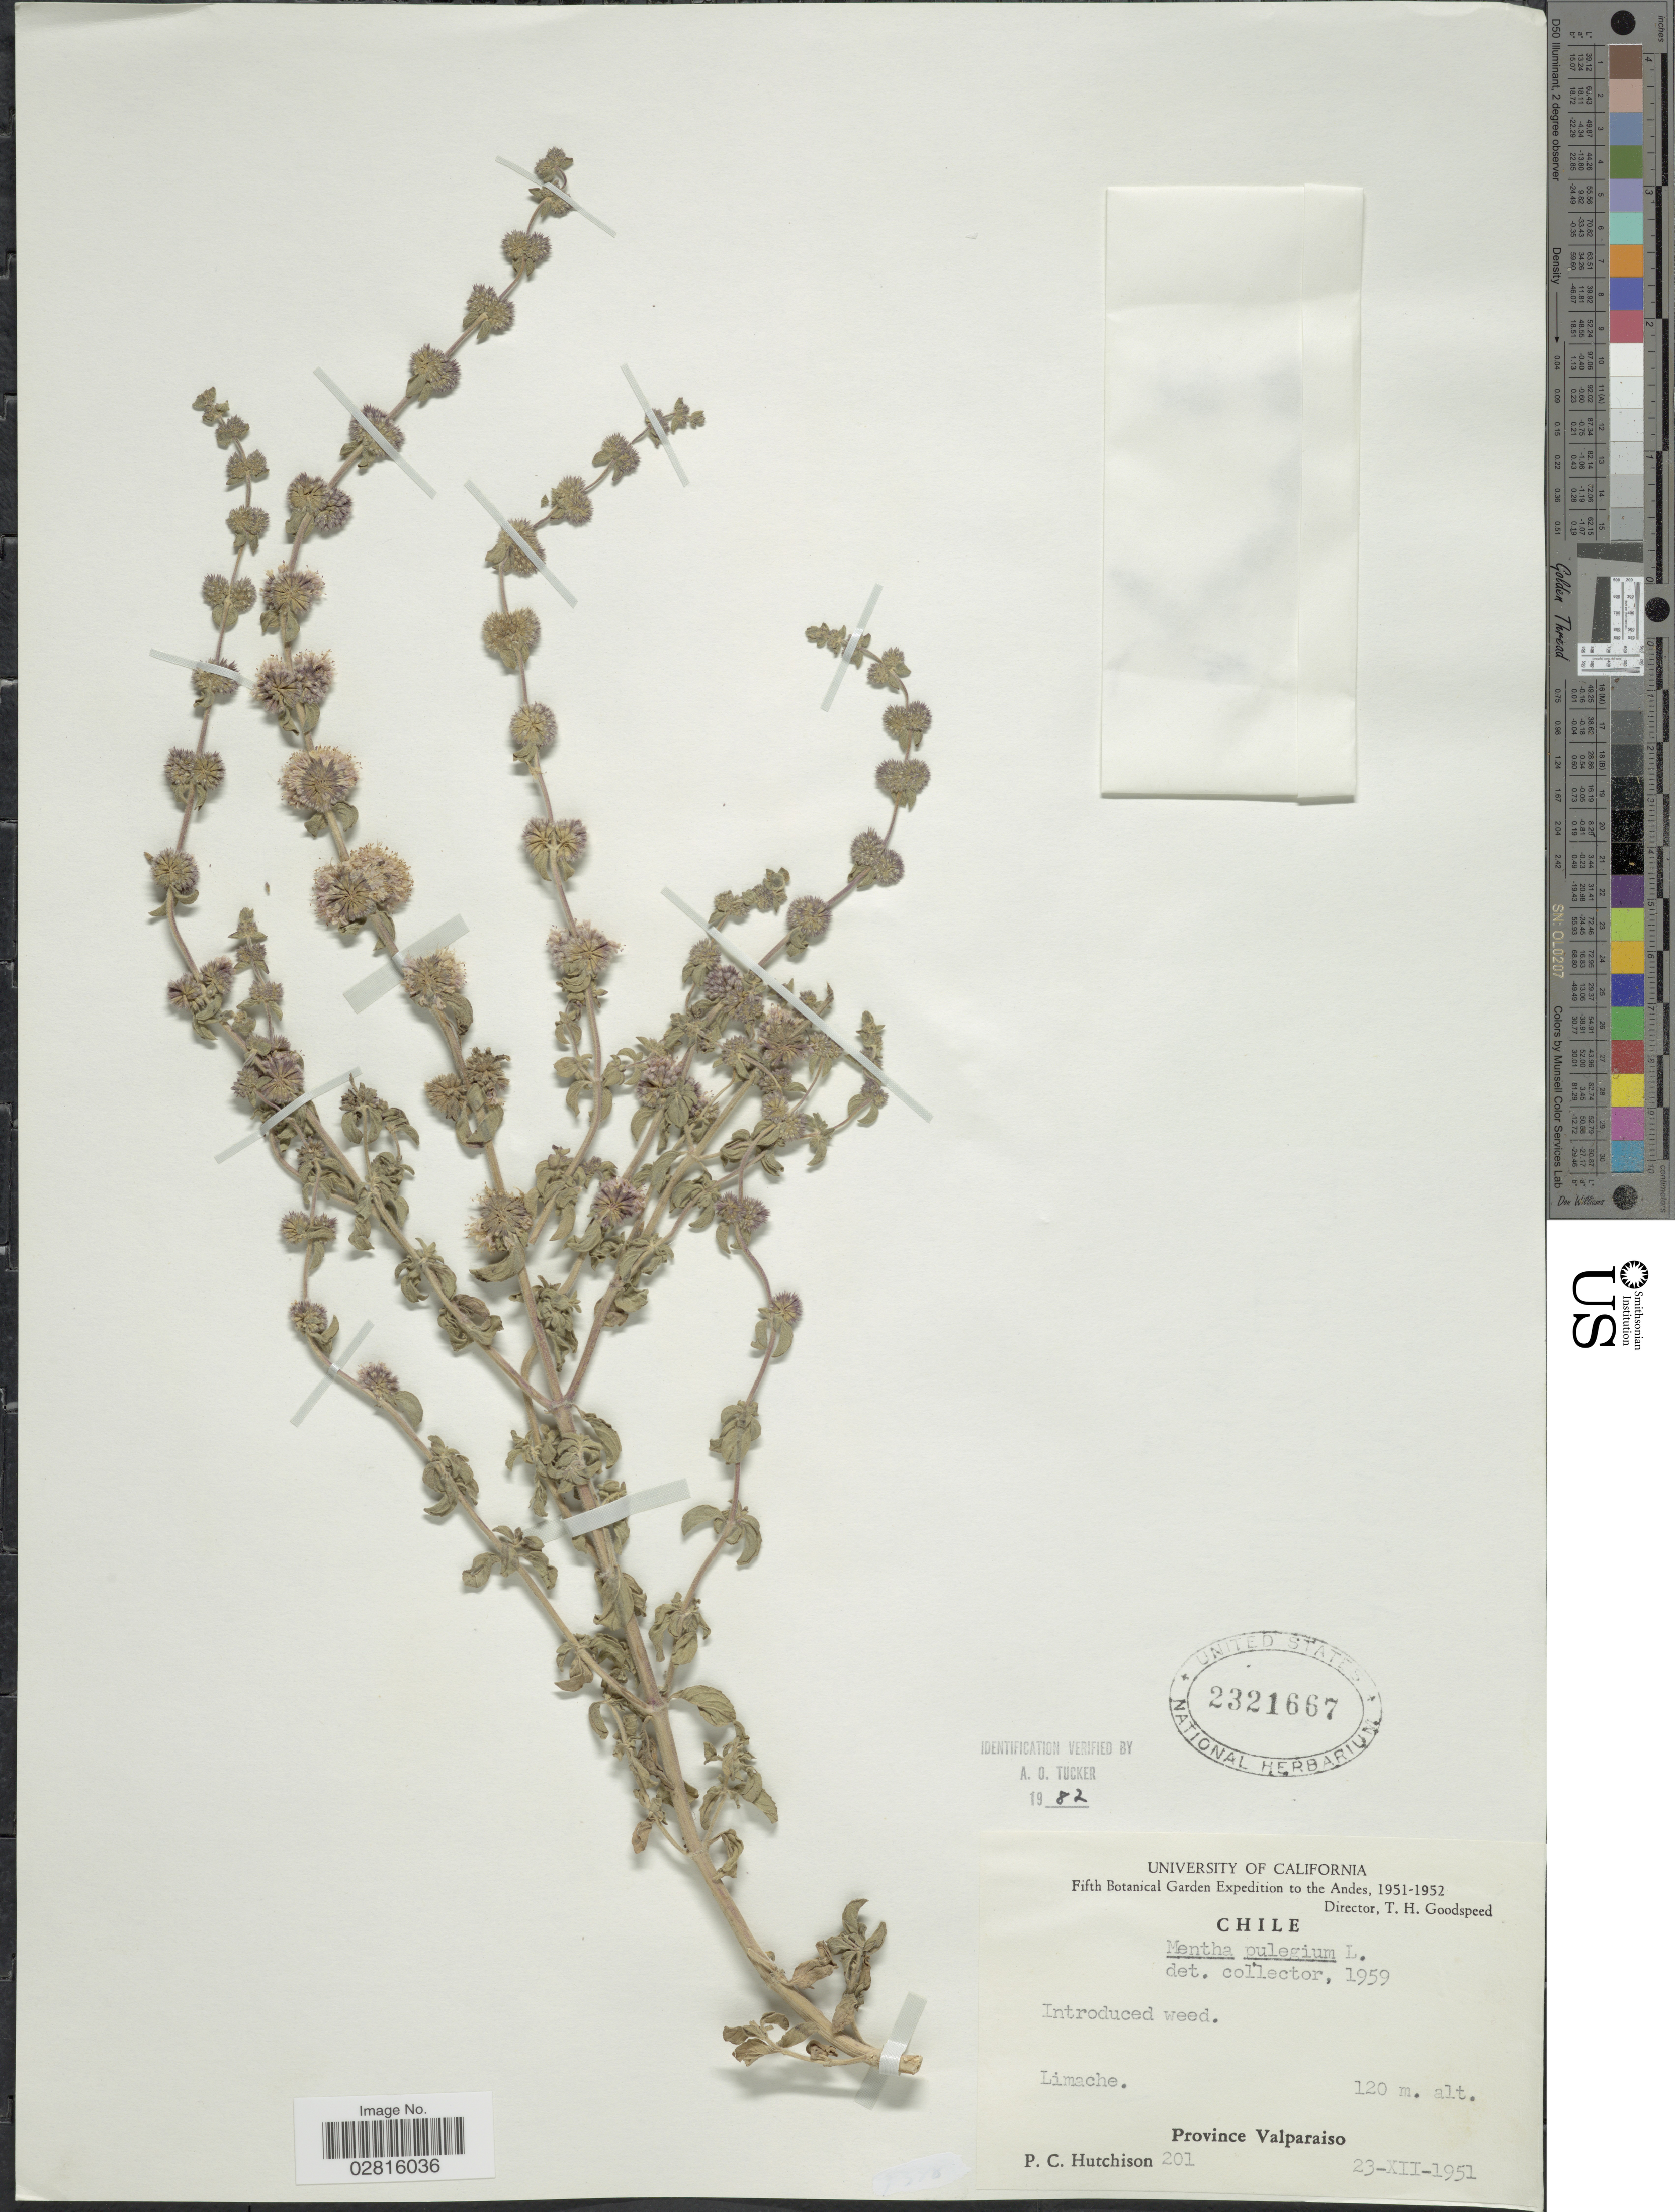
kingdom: Plantae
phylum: Tracheophyta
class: Magnoliopsida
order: Lamiales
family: Lamiaceae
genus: Mentha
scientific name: Mentha pulegium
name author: L.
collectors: P. C. Hutchison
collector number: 201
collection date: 1951-12-23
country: Chile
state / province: Valparaíso (V)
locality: Andes. Limache. Province Valparaiso.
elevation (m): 120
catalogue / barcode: US 2321667